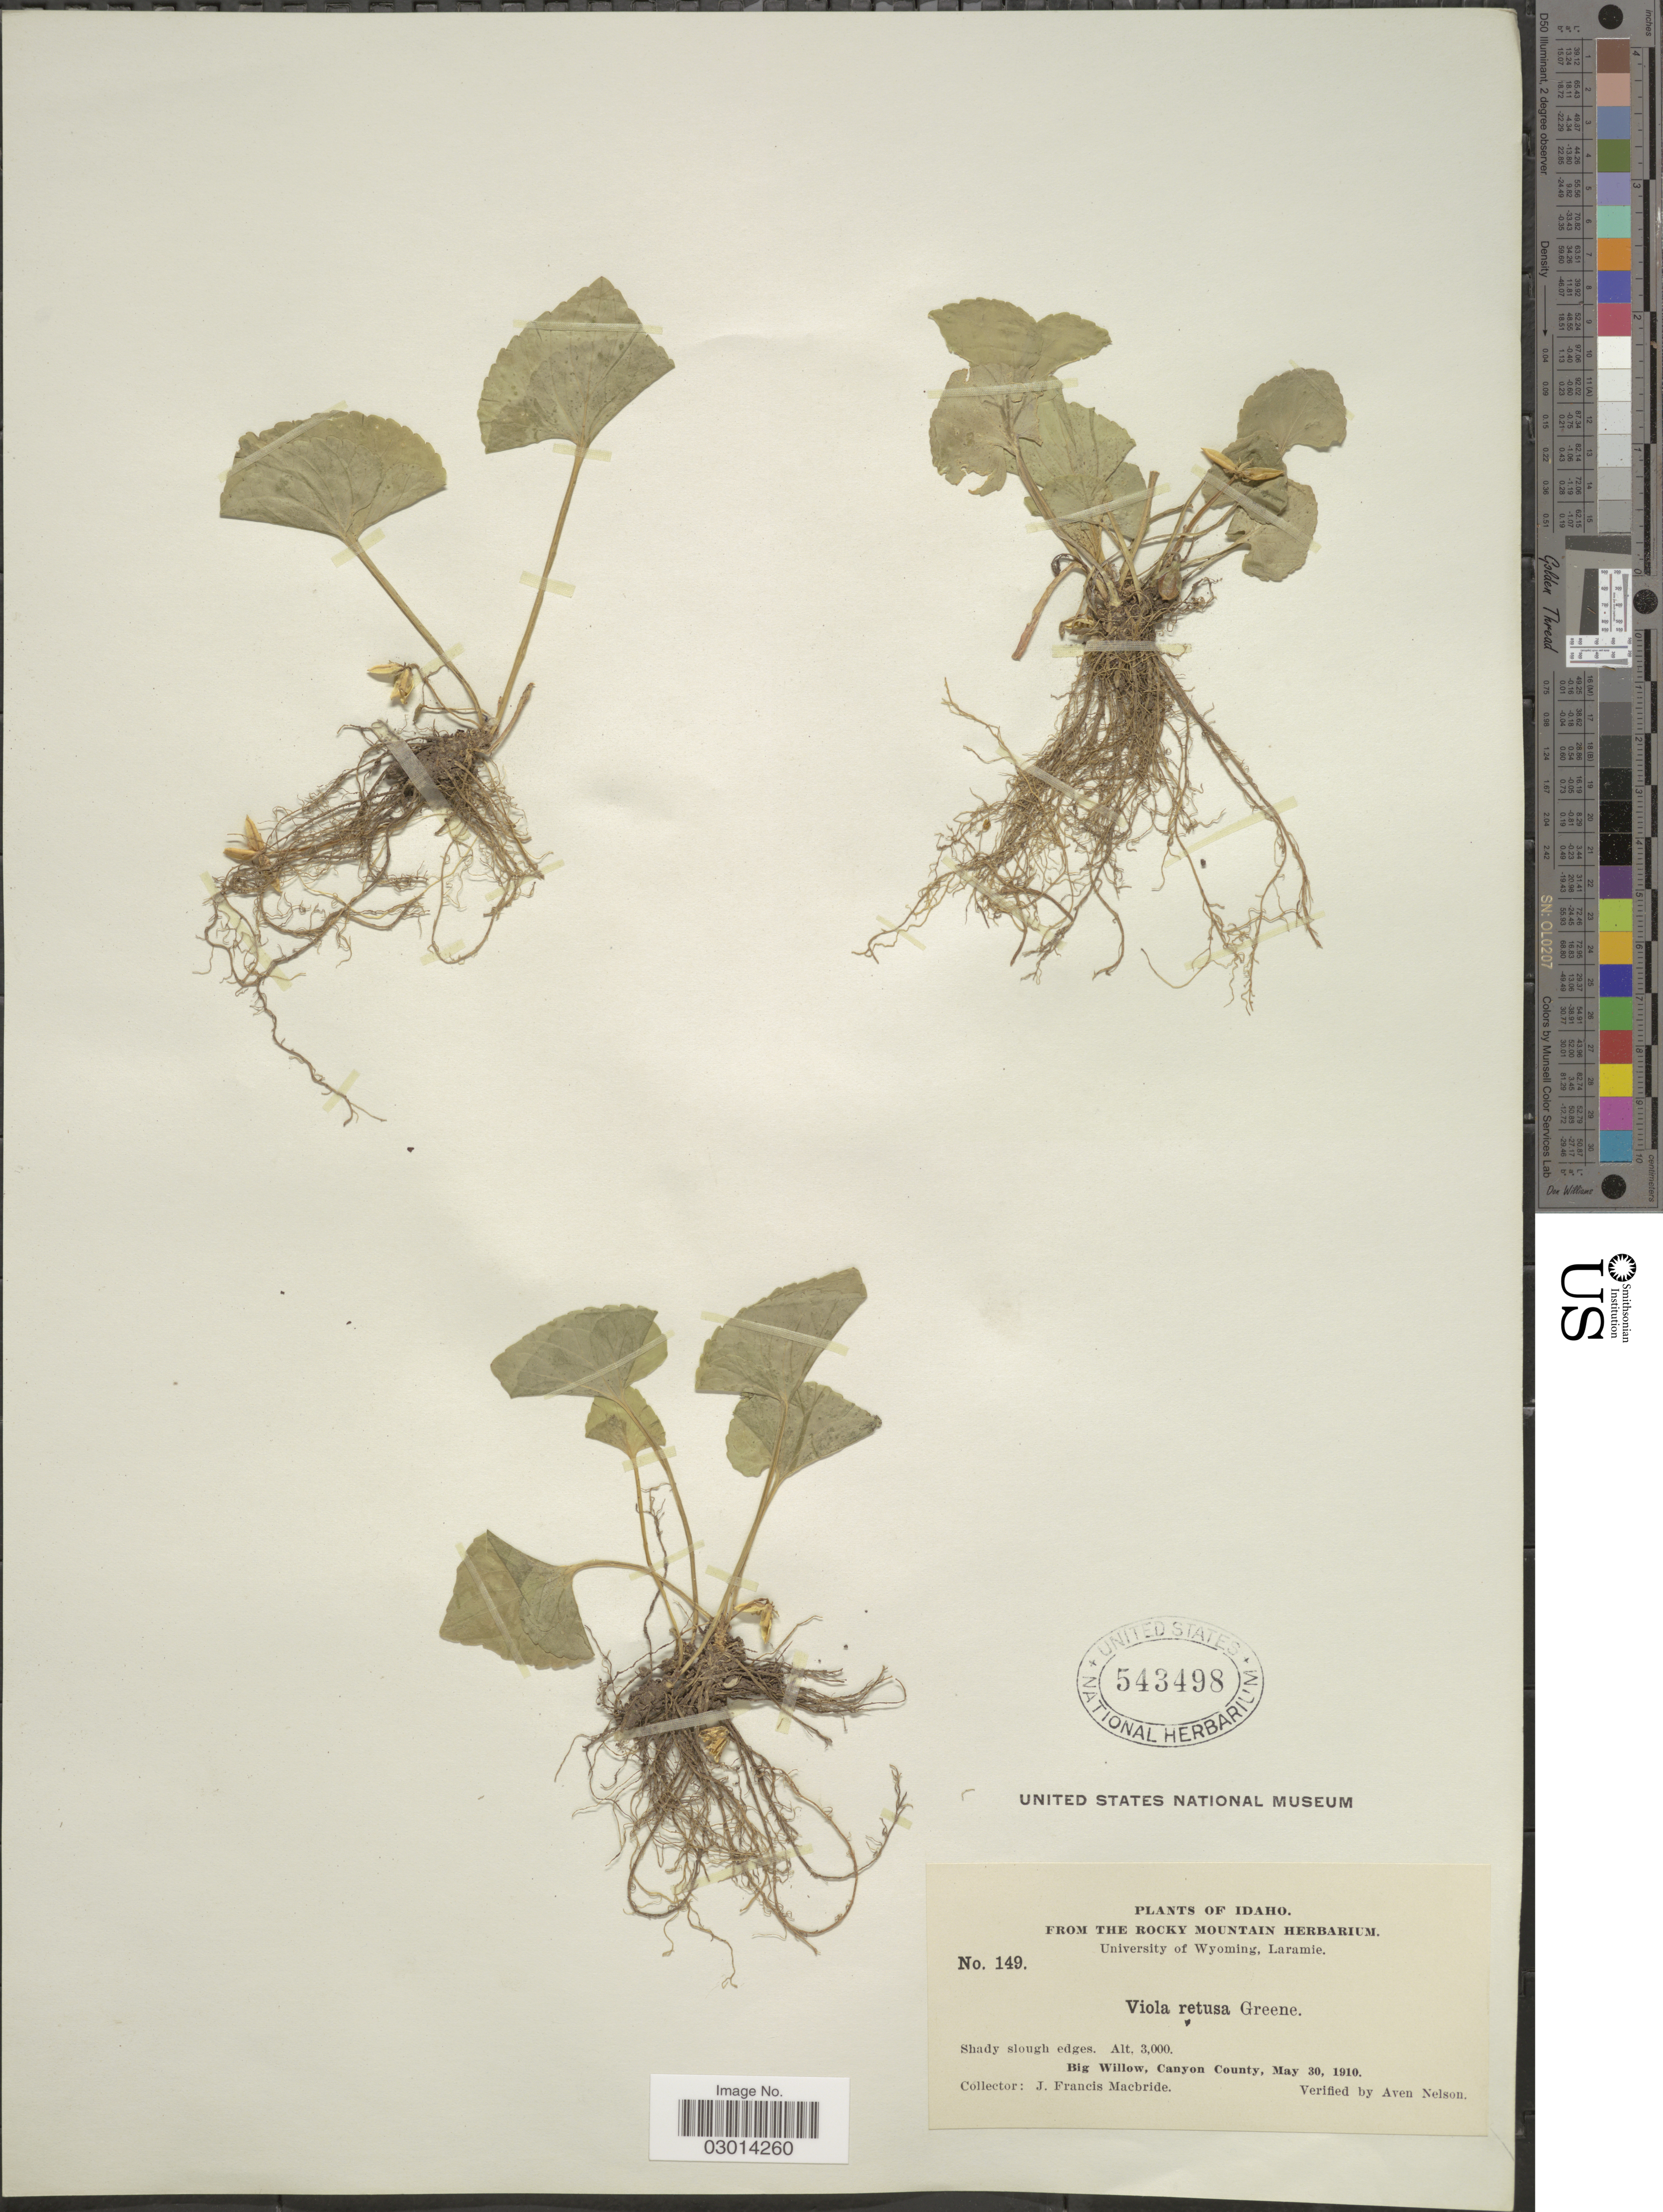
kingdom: Plantae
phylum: Tracheophyta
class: Magnoliopsida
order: Malpighiales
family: Violaceae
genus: Viola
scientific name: Viola retusa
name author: Greene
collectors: J. F. Macbride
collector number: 149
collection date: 1910-05-30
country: United States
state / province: Idaho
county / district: Canyon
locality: Big Willow, Canyon County.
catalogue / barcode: US 543498